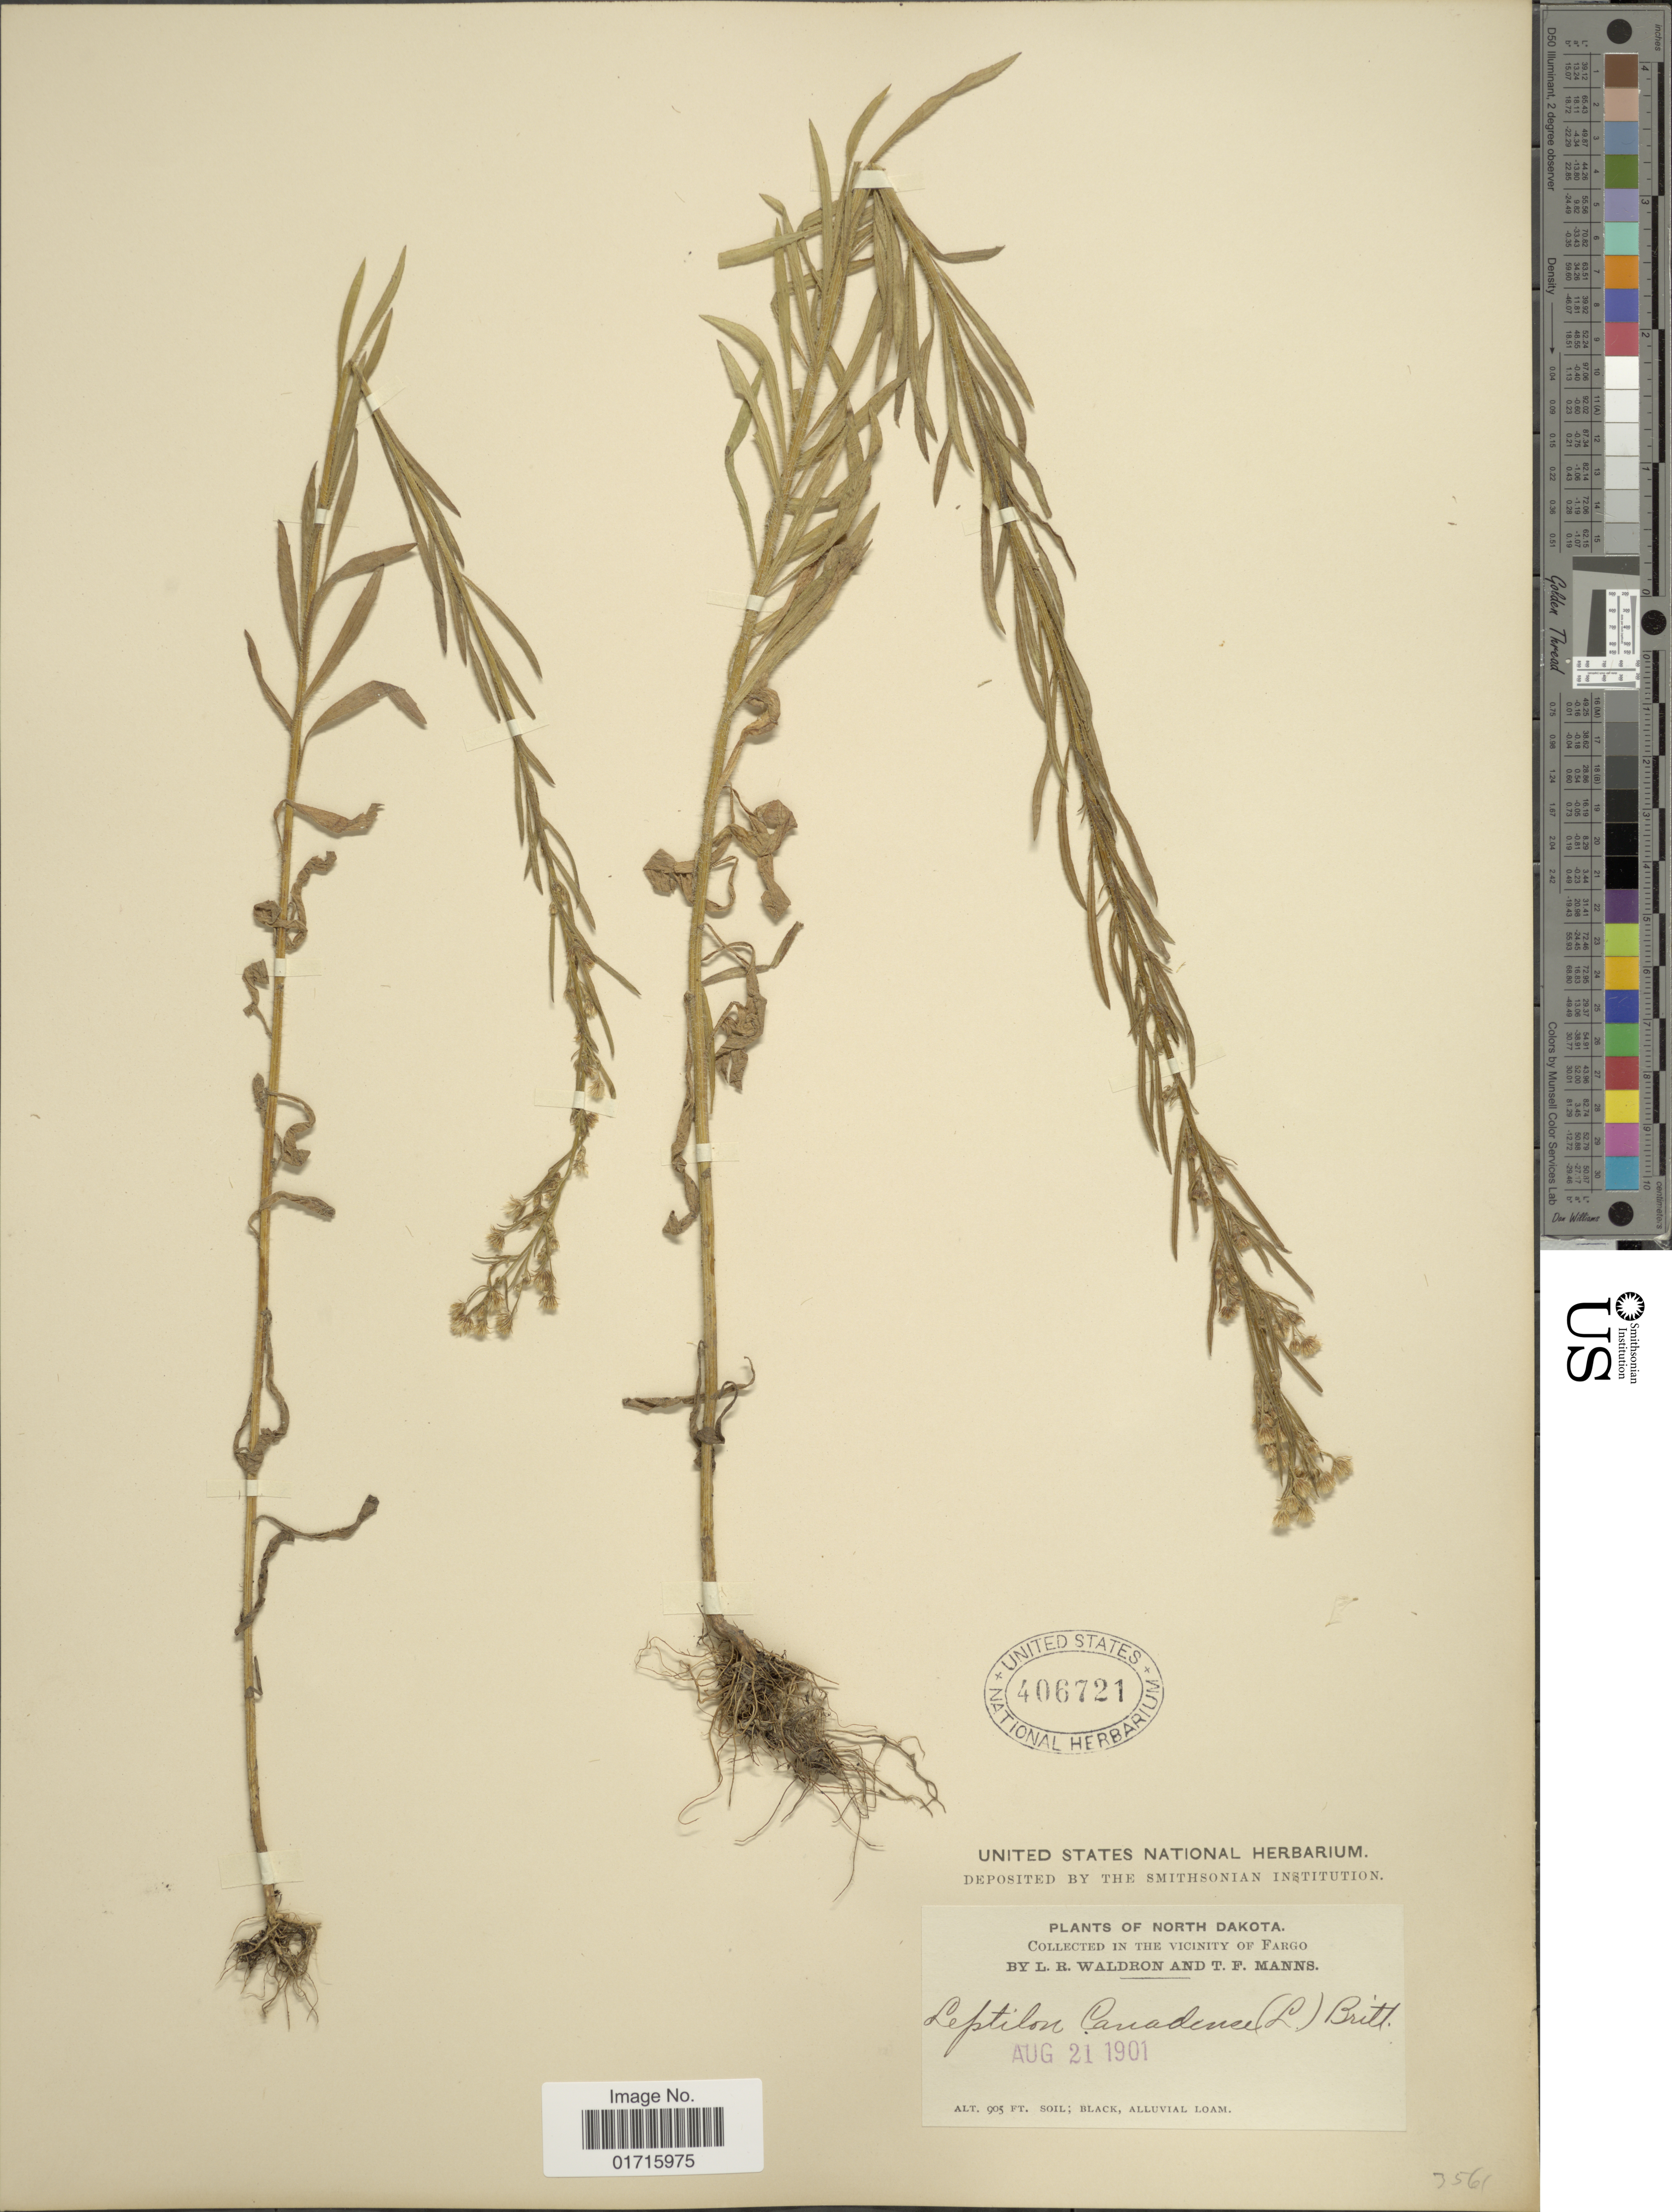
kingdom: Plantae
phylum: Tracheophyta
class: Magnoliopsida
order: Asterales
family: Asteraceae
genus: Conyza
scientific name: Conyza canadensis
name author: (L.) Cronq.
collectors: L. Waldron & T. Manns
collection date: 1901-08-21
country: United States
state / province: North Dakota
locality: North Dakota. in the vicinity of Fargo.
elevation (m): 276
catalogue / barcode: US 406721